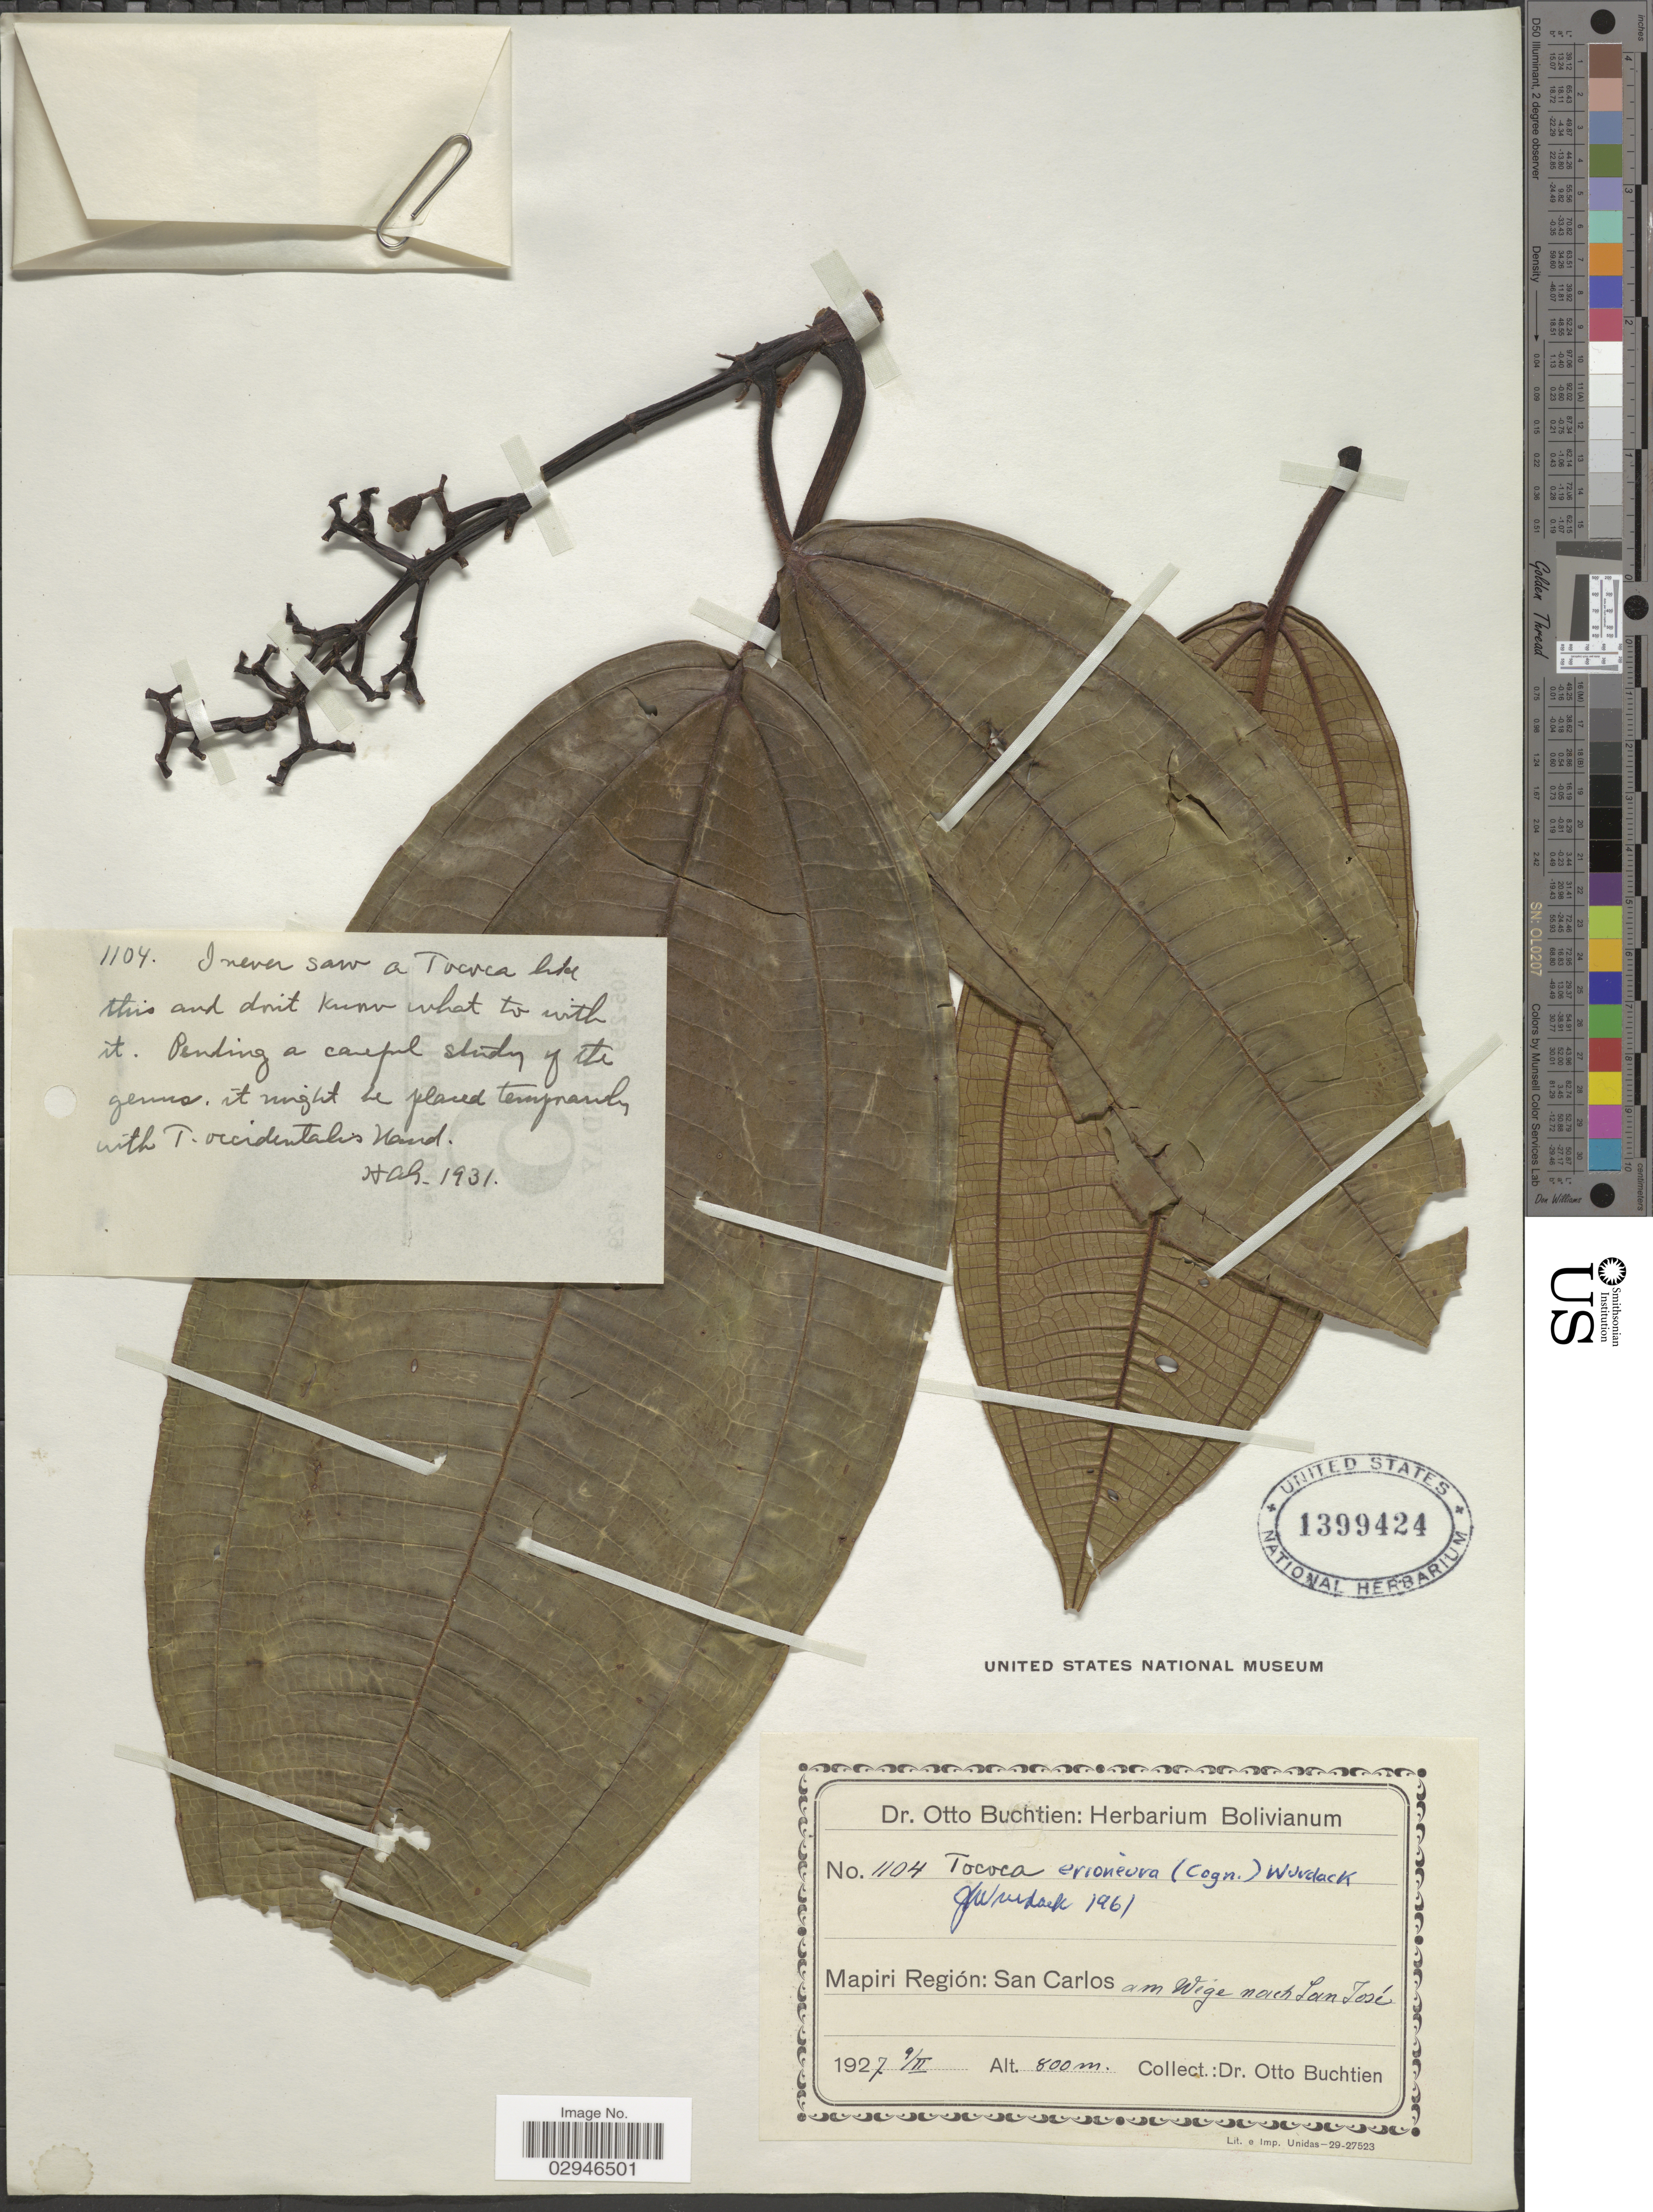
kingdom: Plantae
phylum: Tracheophyta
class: Magnoliopsida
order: Myrtales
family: Melastomataceae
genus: Tococa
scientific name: Tococa erioneura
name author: (Cogn.) Wurdack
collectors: O. Buchtien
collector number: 1104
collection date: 1927-02-09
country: Bolivia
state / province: La Paz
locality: Mapiri Región, San Carlos, am Wége nach San José.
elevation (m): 800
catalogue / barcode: US 1399424